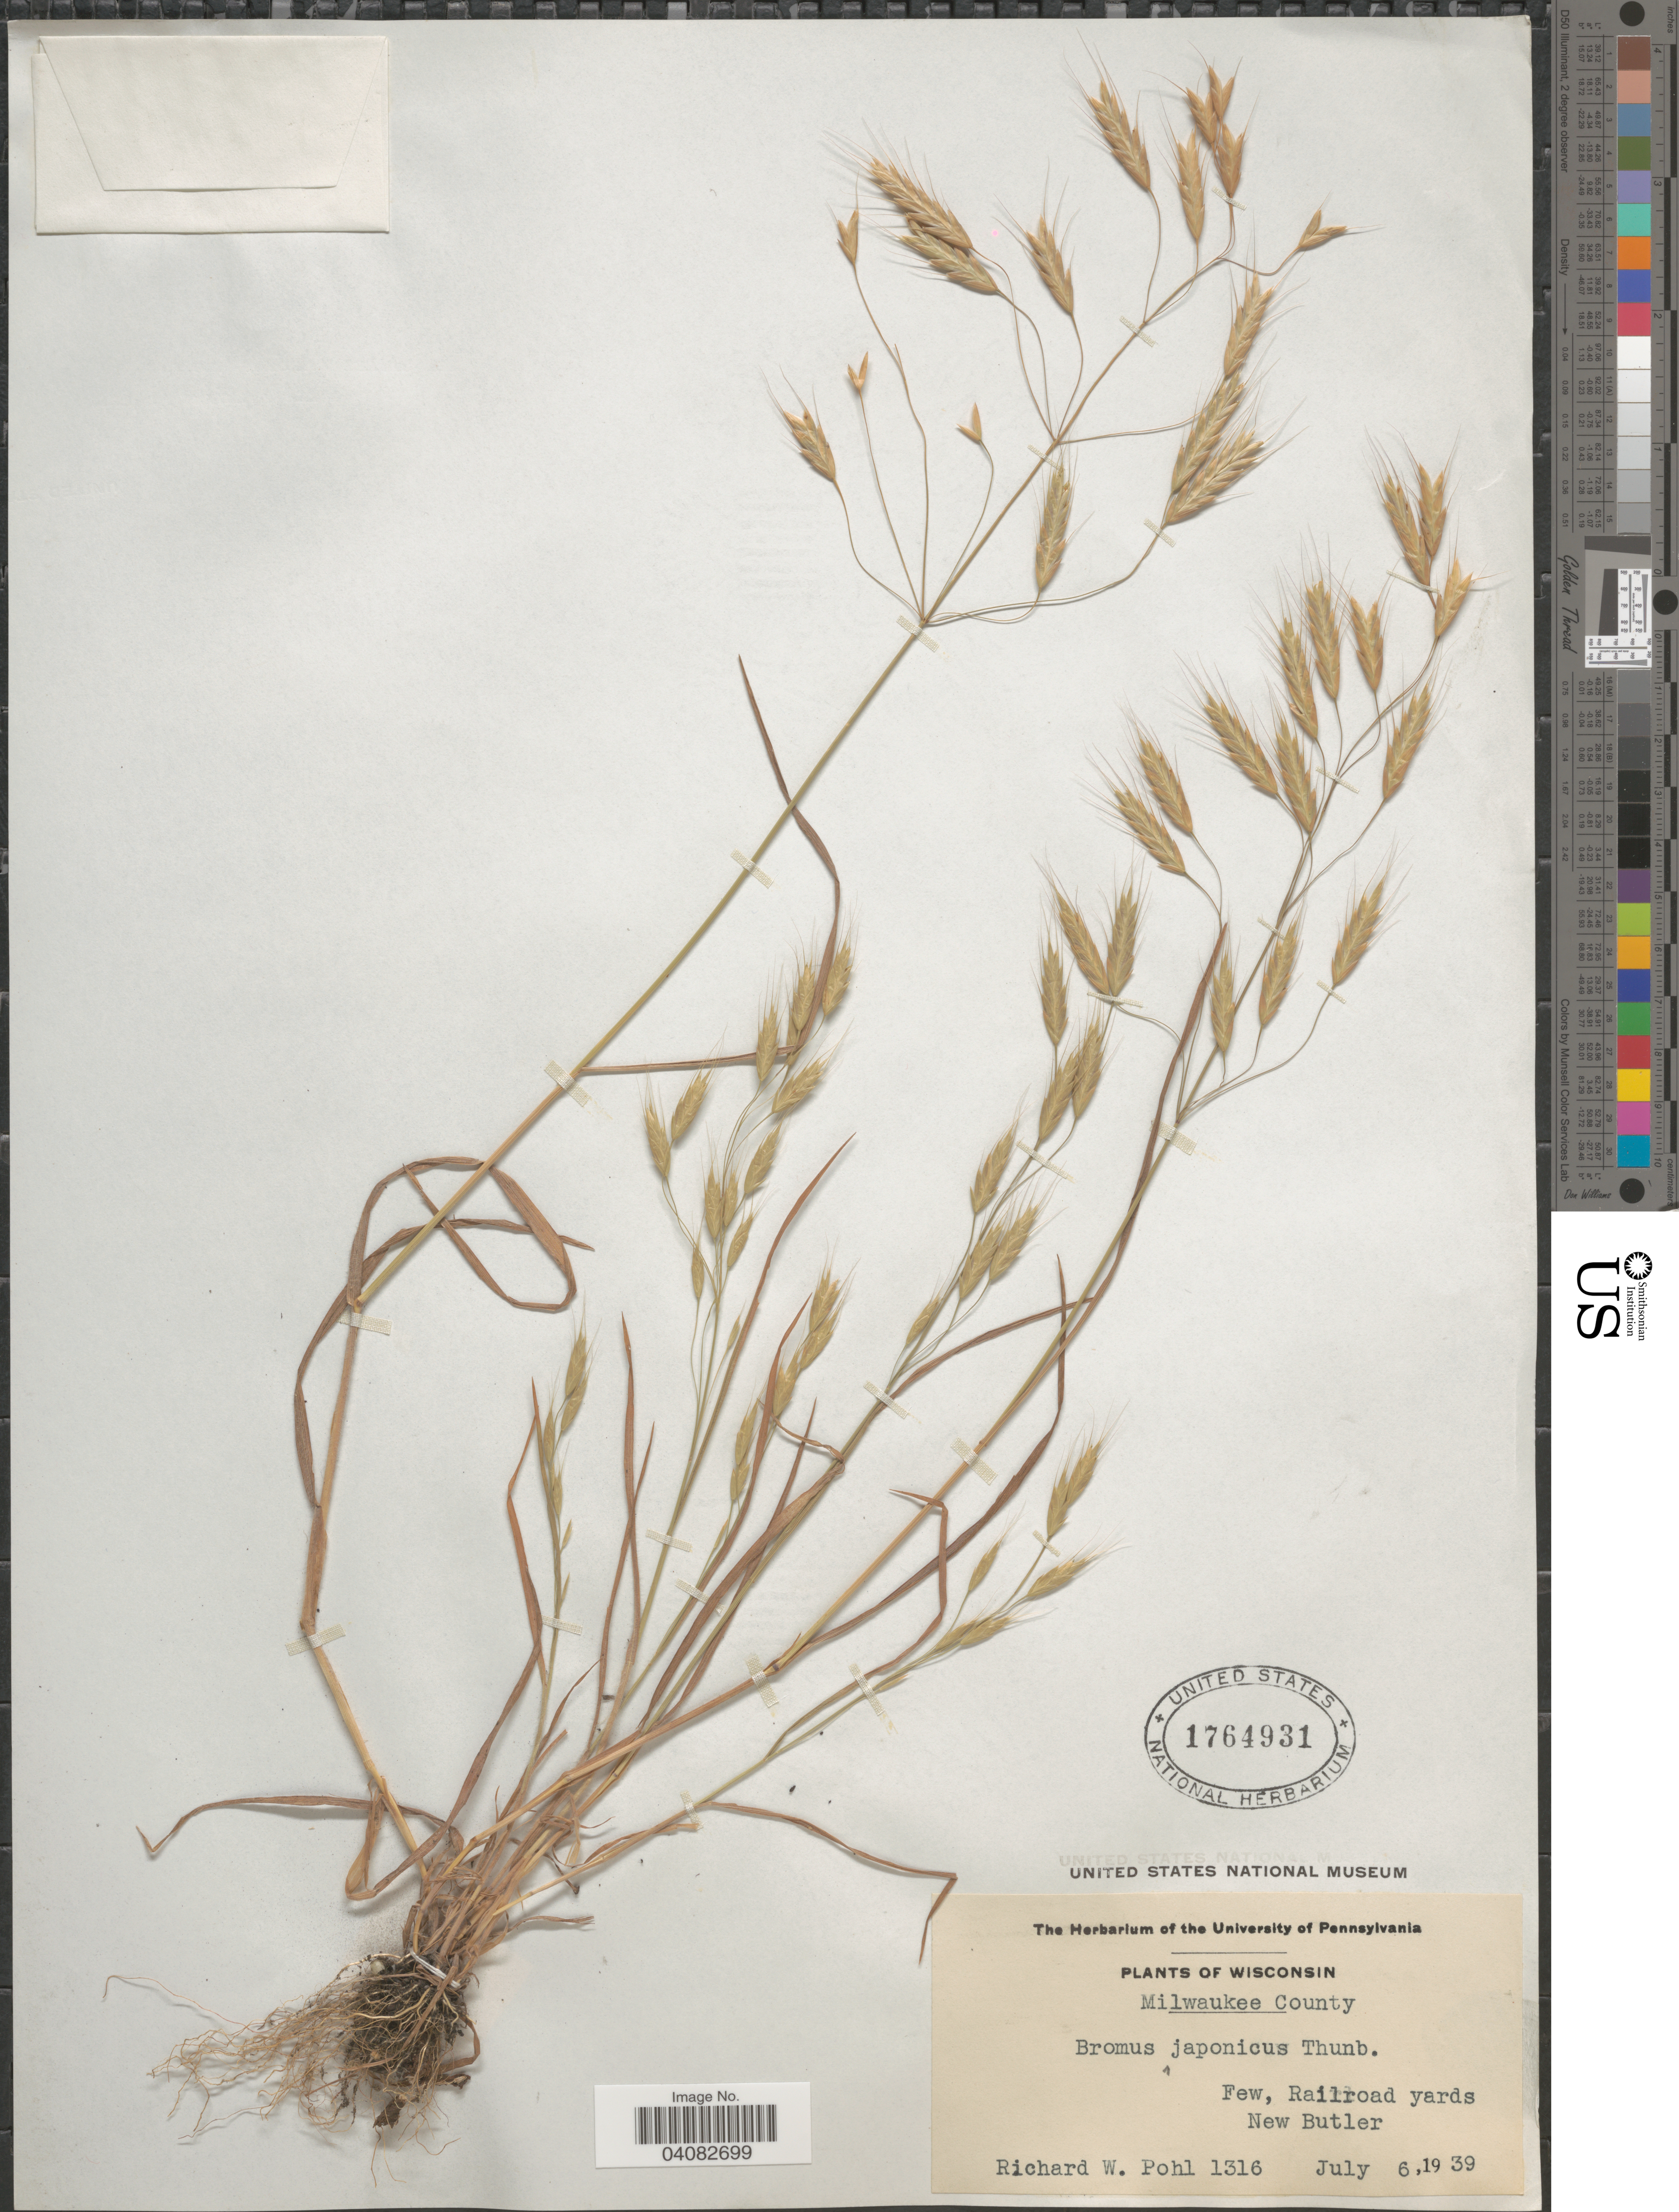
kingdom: Plantae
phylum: Tracheophyta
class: Liliopsida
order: Poales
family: Poaceae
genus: Bromus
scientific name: Bromus japonicus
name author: Houtt.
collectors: R. W. Pohl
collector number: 1316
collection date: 1939-07-06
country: United States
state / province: Wisconsin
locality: Milwaukee County. Few, Railroad yards. New Butler.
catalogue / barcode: US 1764931